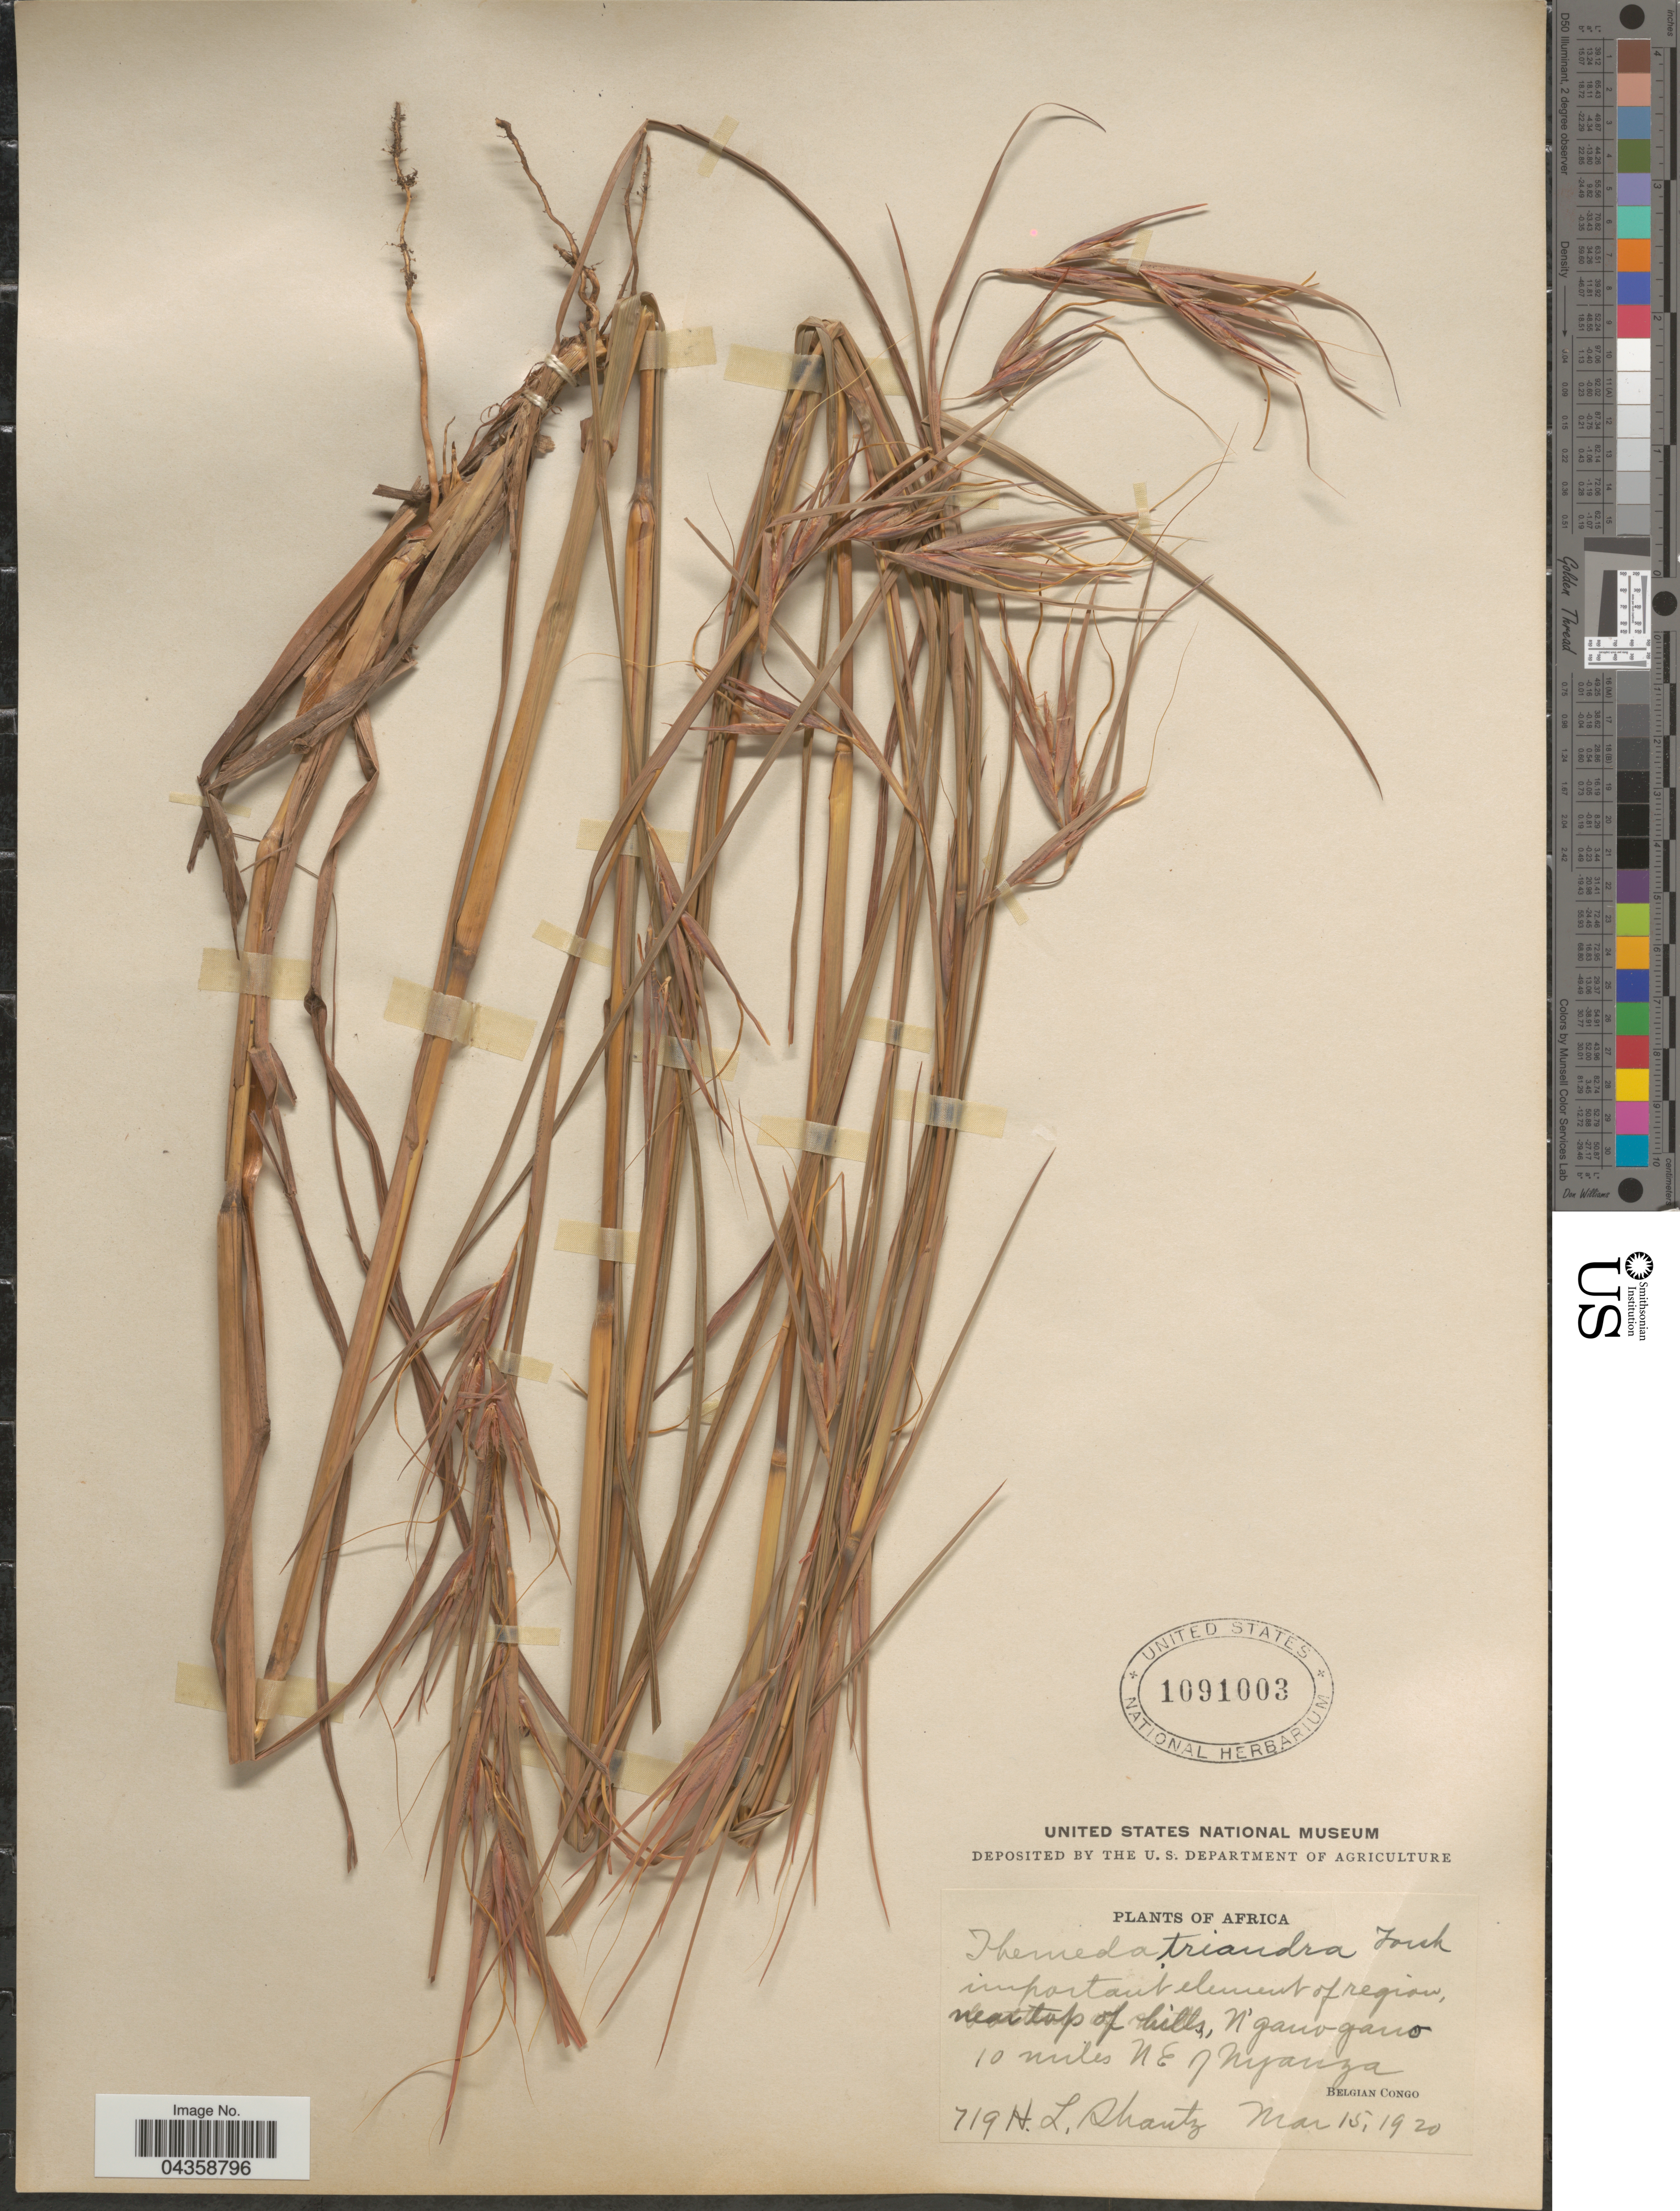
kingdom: Plantae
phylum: Tracheophyta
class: Liliopsida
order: Poales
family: Poaceae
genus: Themeda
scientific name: Themeda triandra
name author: Forssk.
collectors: H. Shantz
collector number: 719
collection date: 1920-03-15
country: Congo, Democratic Republic of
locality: Near top of hills, N'gano-gano [interpreted]. 10 miles NE of Nyanza. Belgian Congo.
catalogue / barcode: US 1091003